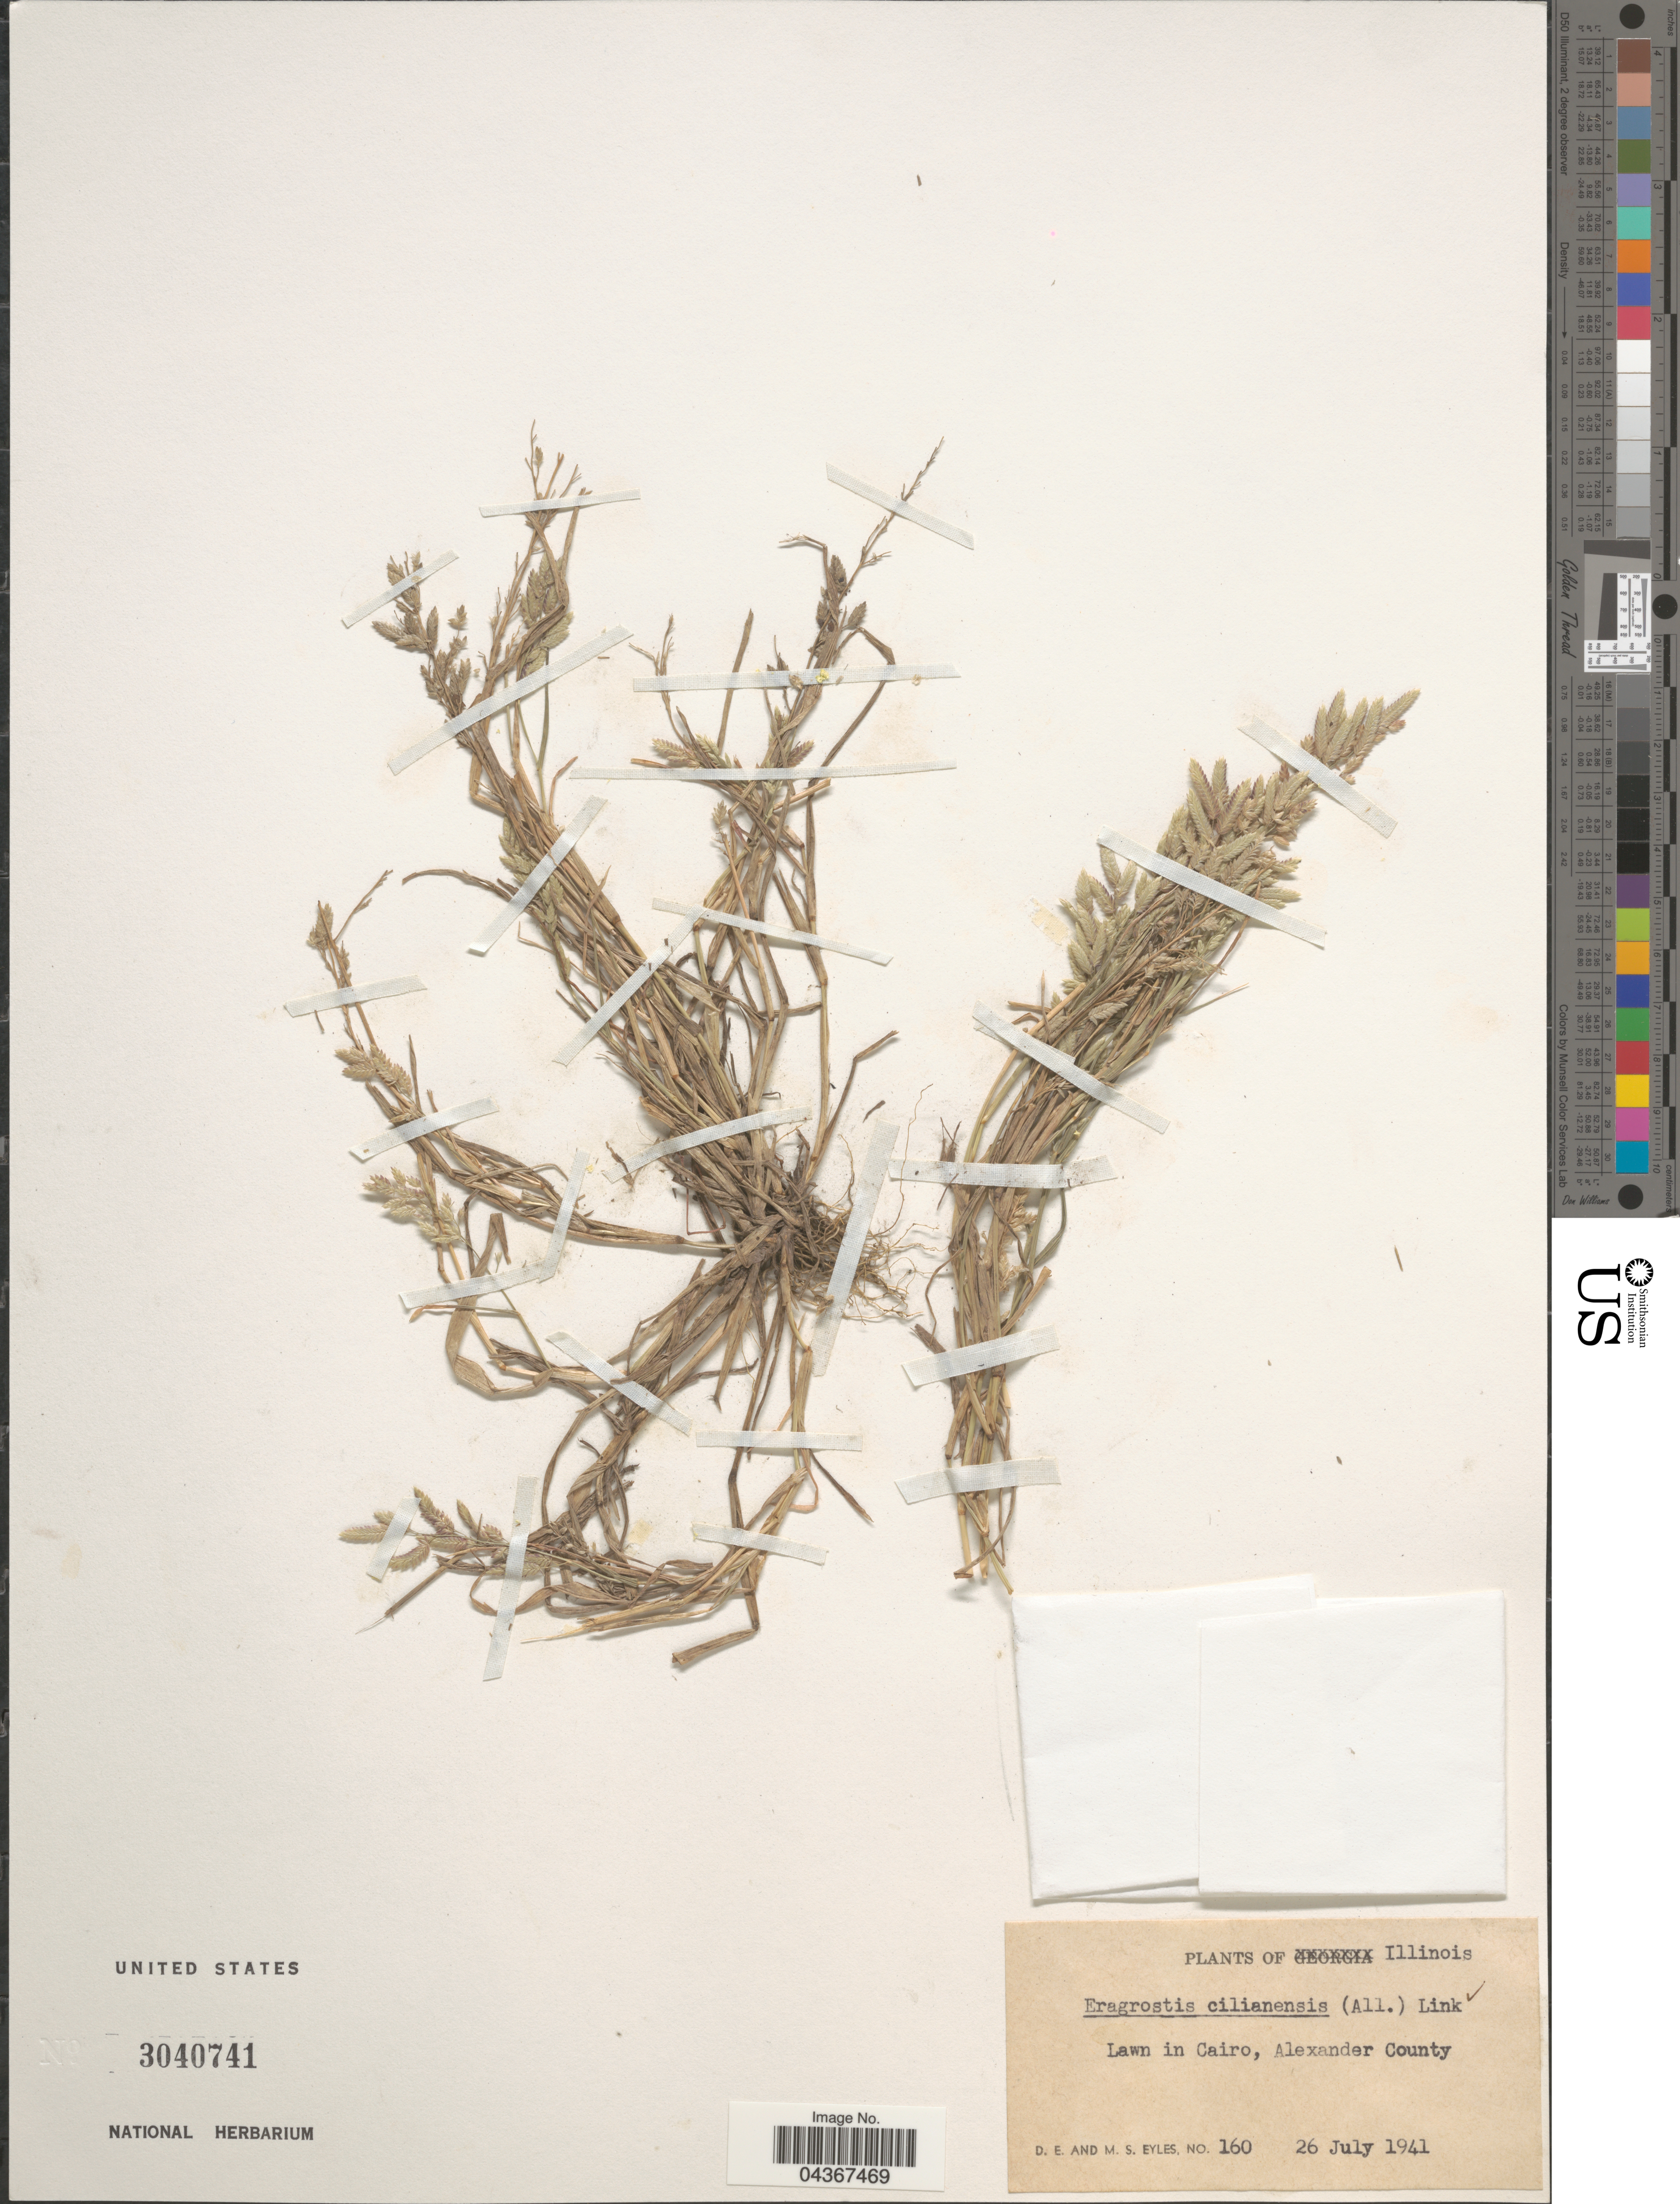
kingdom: Plantae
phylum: Tracheophyta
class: Liliopsida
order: Poales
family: Poaceae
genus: Eragrostis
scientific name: Eragrostis cilianensis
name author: (Bellardi) Vignolo ex Janch.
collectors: D. Eyles & M. Eyles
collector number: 160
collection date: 1941-07-26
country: United States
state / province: Illinois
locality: Lawn in Cairo, Alexander County.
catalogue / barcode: US 3040741